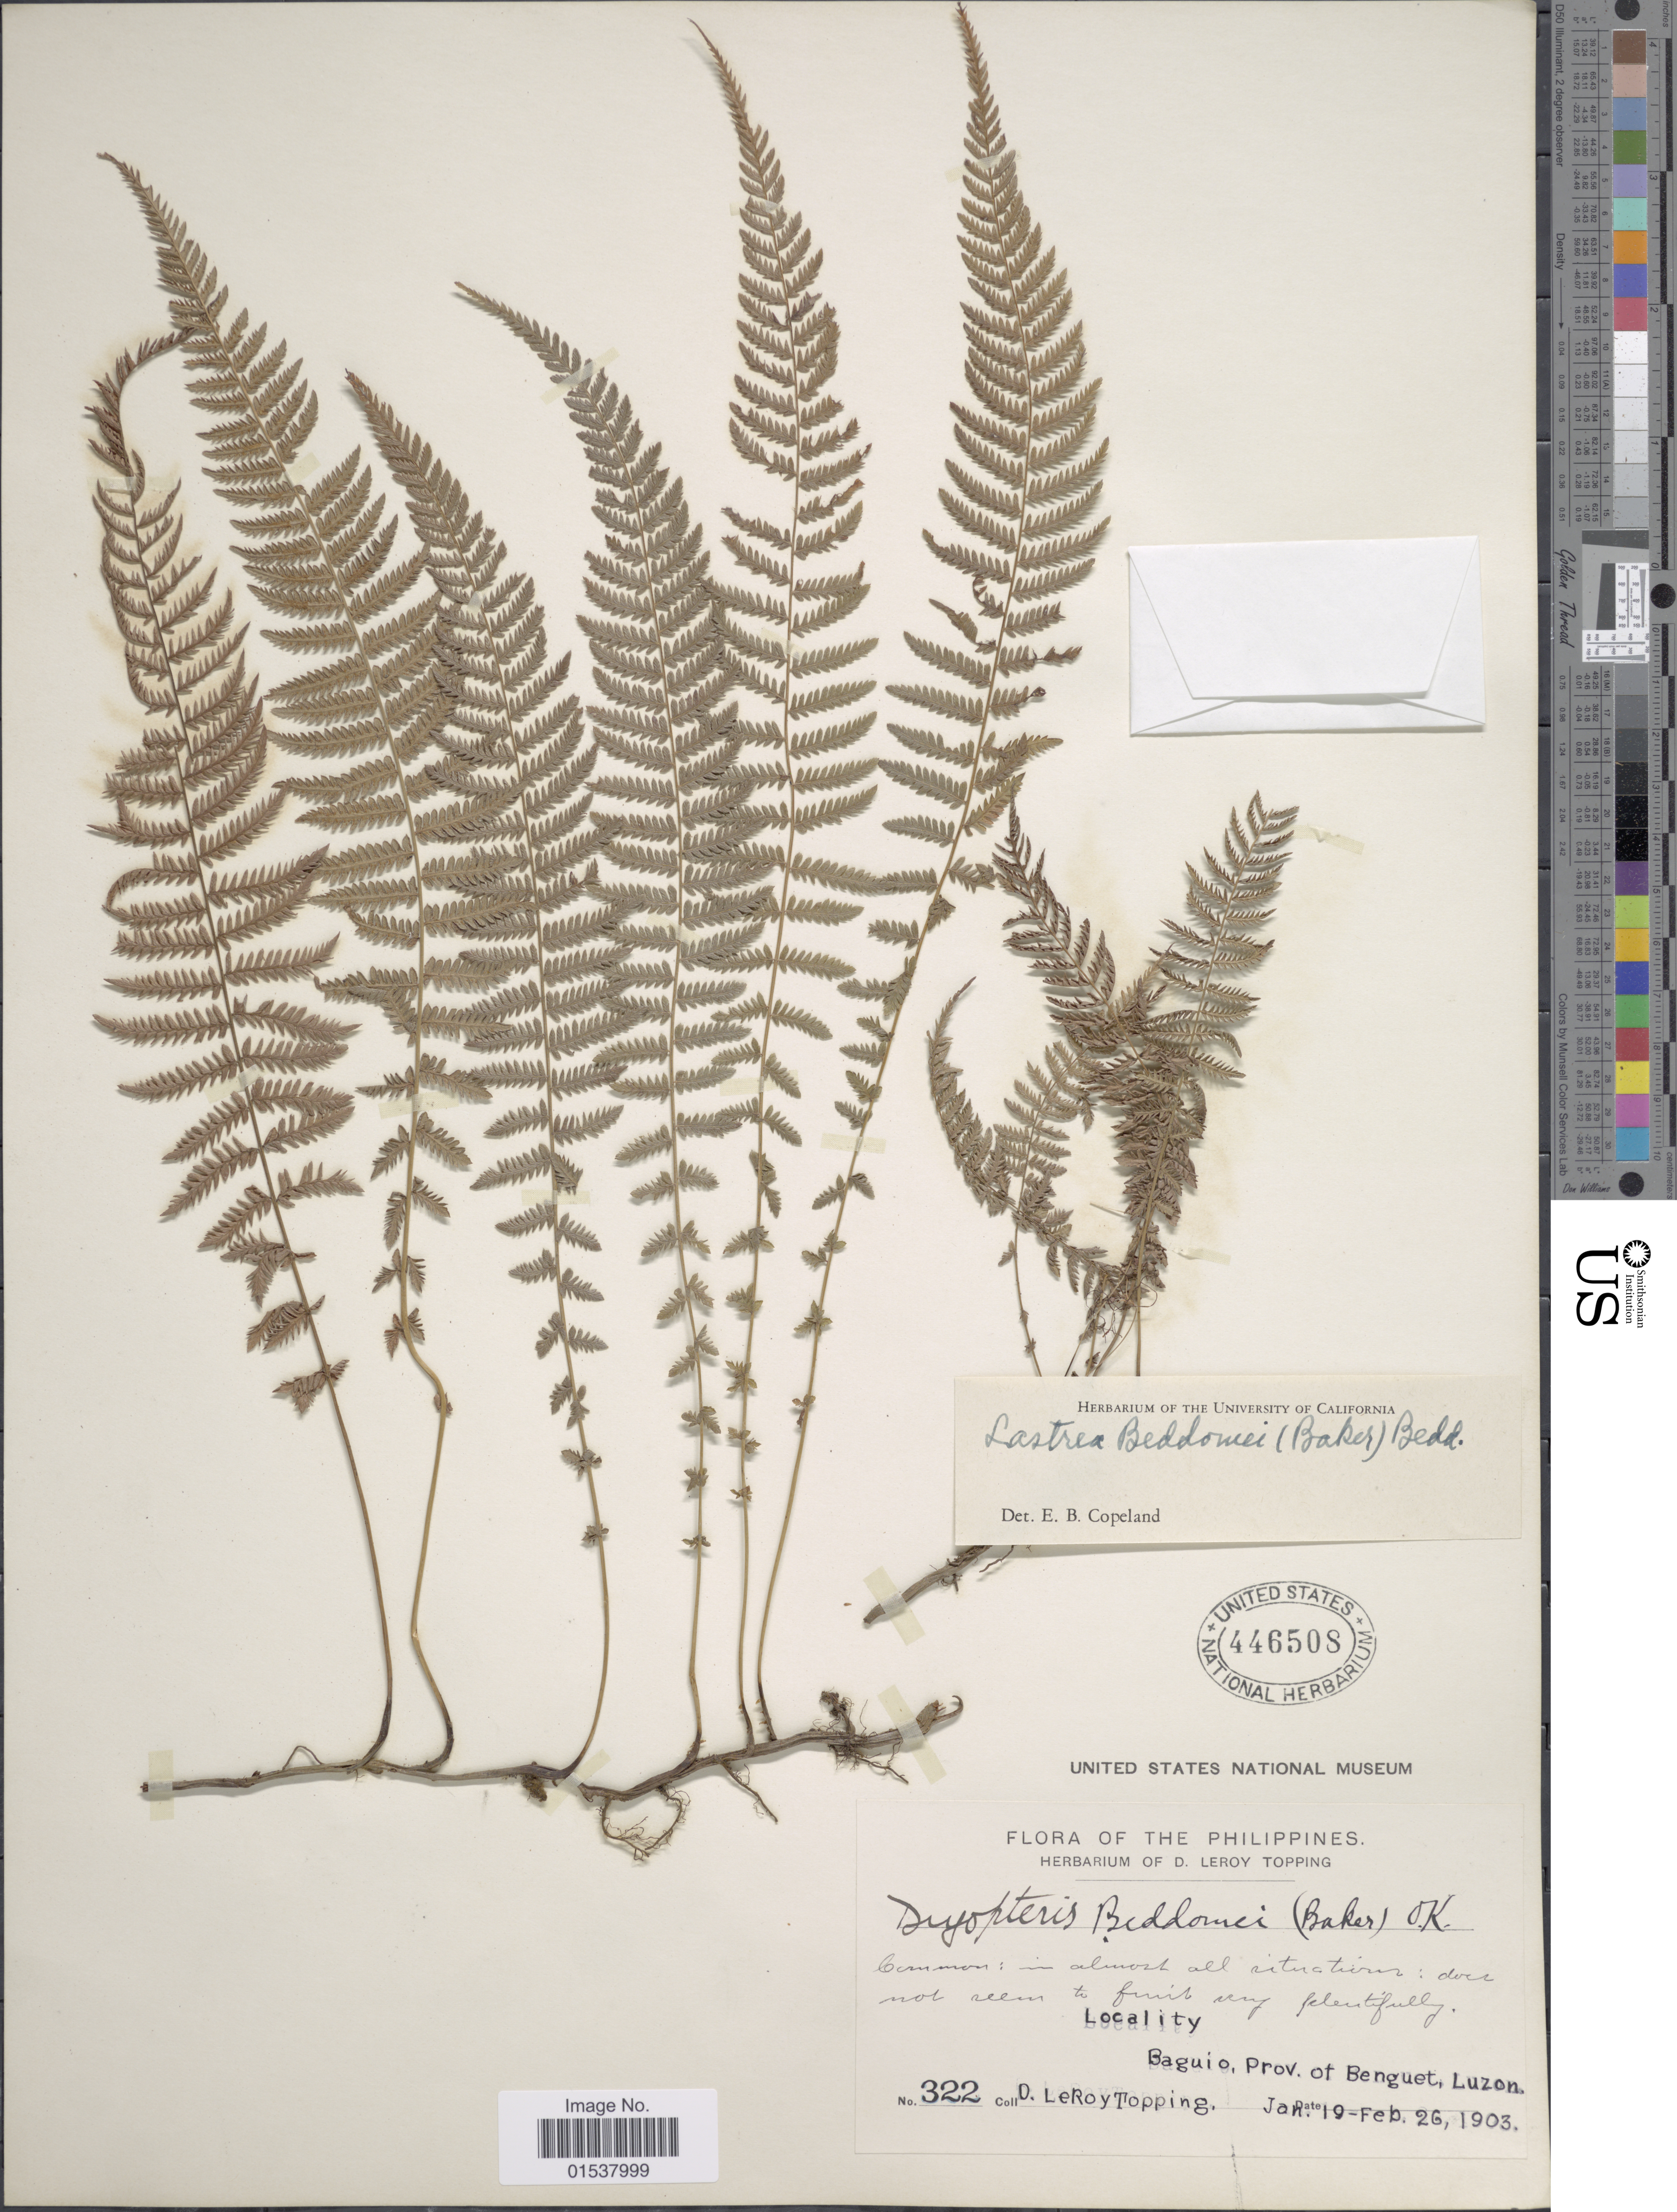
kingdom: Plantae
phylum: Tracheophyta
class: Polypodiopsida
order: Polypodiales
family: Thelypteridaceae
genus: Parathelypteris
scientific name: Parathelypteris beddomei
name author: (Baker) Ching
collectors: D. L. Topping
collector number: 322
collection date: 1903-01-19/1903-02-26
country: Philippines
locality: Baguio, Prov. of Benguet, Luzon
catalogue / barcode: US 446508